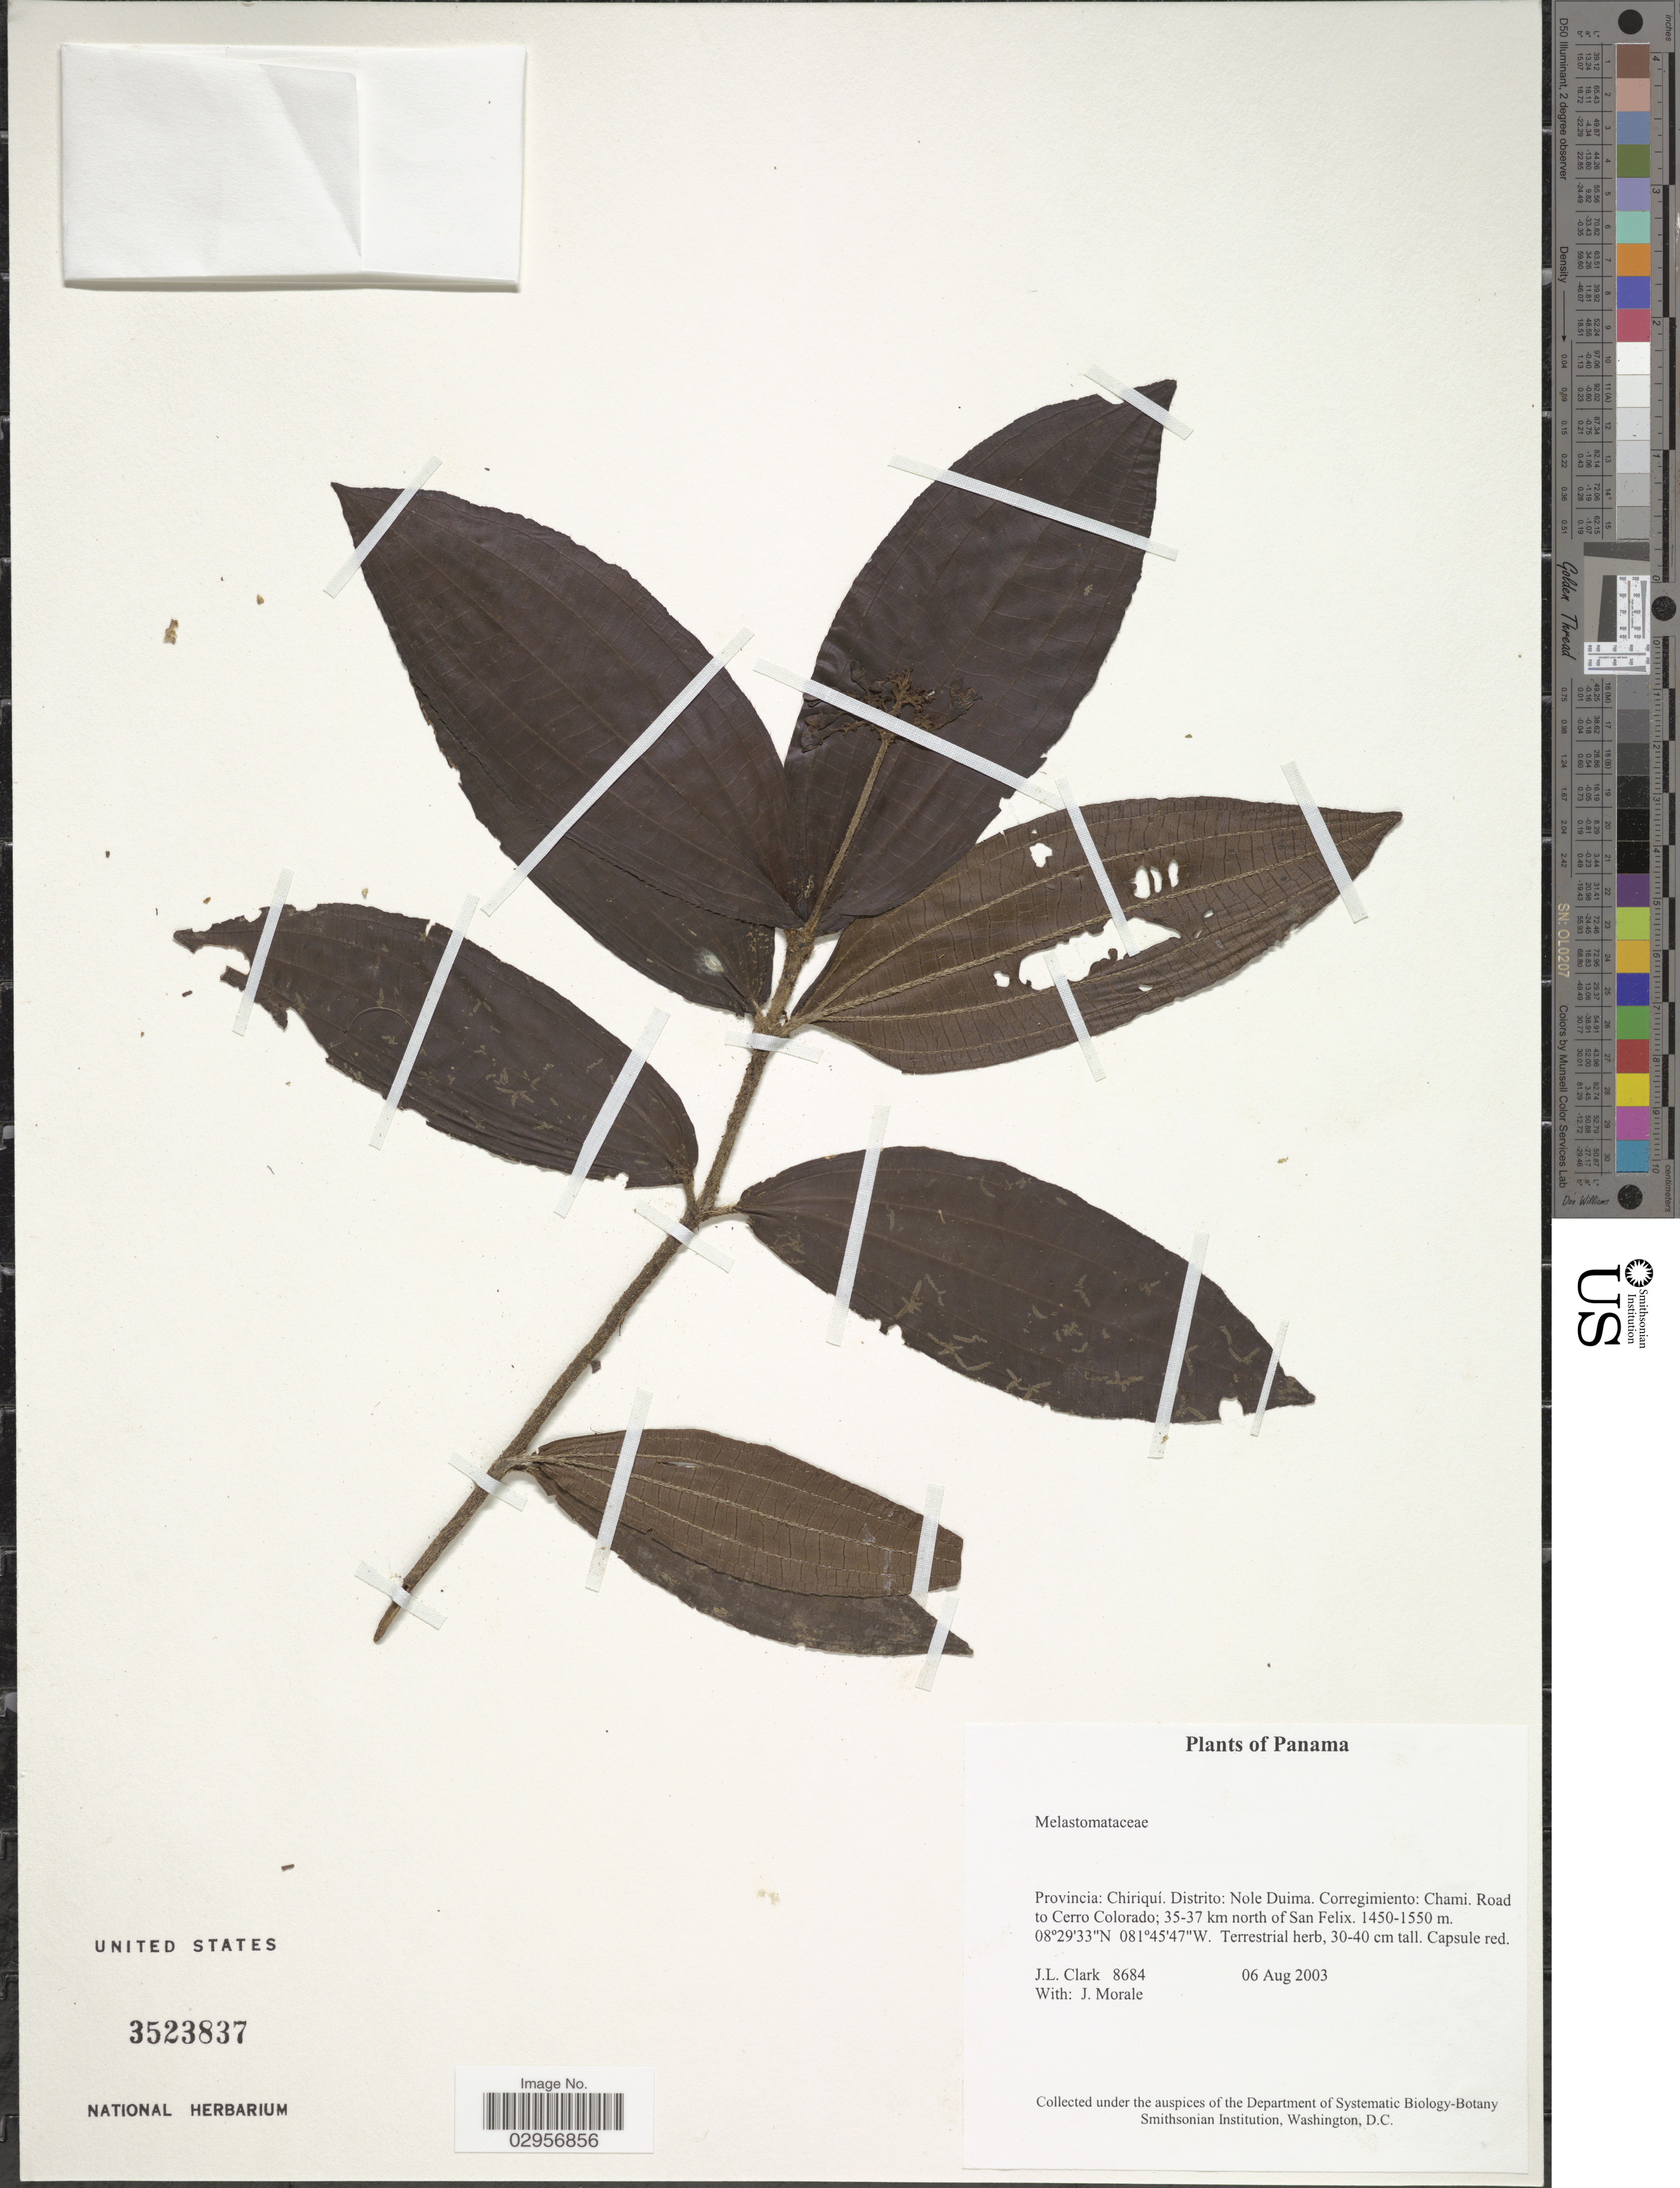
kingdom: Plantae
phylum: Tracheophyta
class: Magnoliopsida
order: Myrtales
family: Melastomataceae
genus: Miconia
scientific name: Miconia sp.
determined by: Michelangeli, F. A.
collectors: J. L. Clark & J. Morale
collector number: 8684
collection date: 2003-08-06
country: Panama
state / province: Chiriqui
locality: Distrito: Nole Duima. Corregimiento: Chami. Road to Cerro Colorado; 35-37 km north of San Felix.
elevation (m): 1450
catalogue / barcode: US 3523837